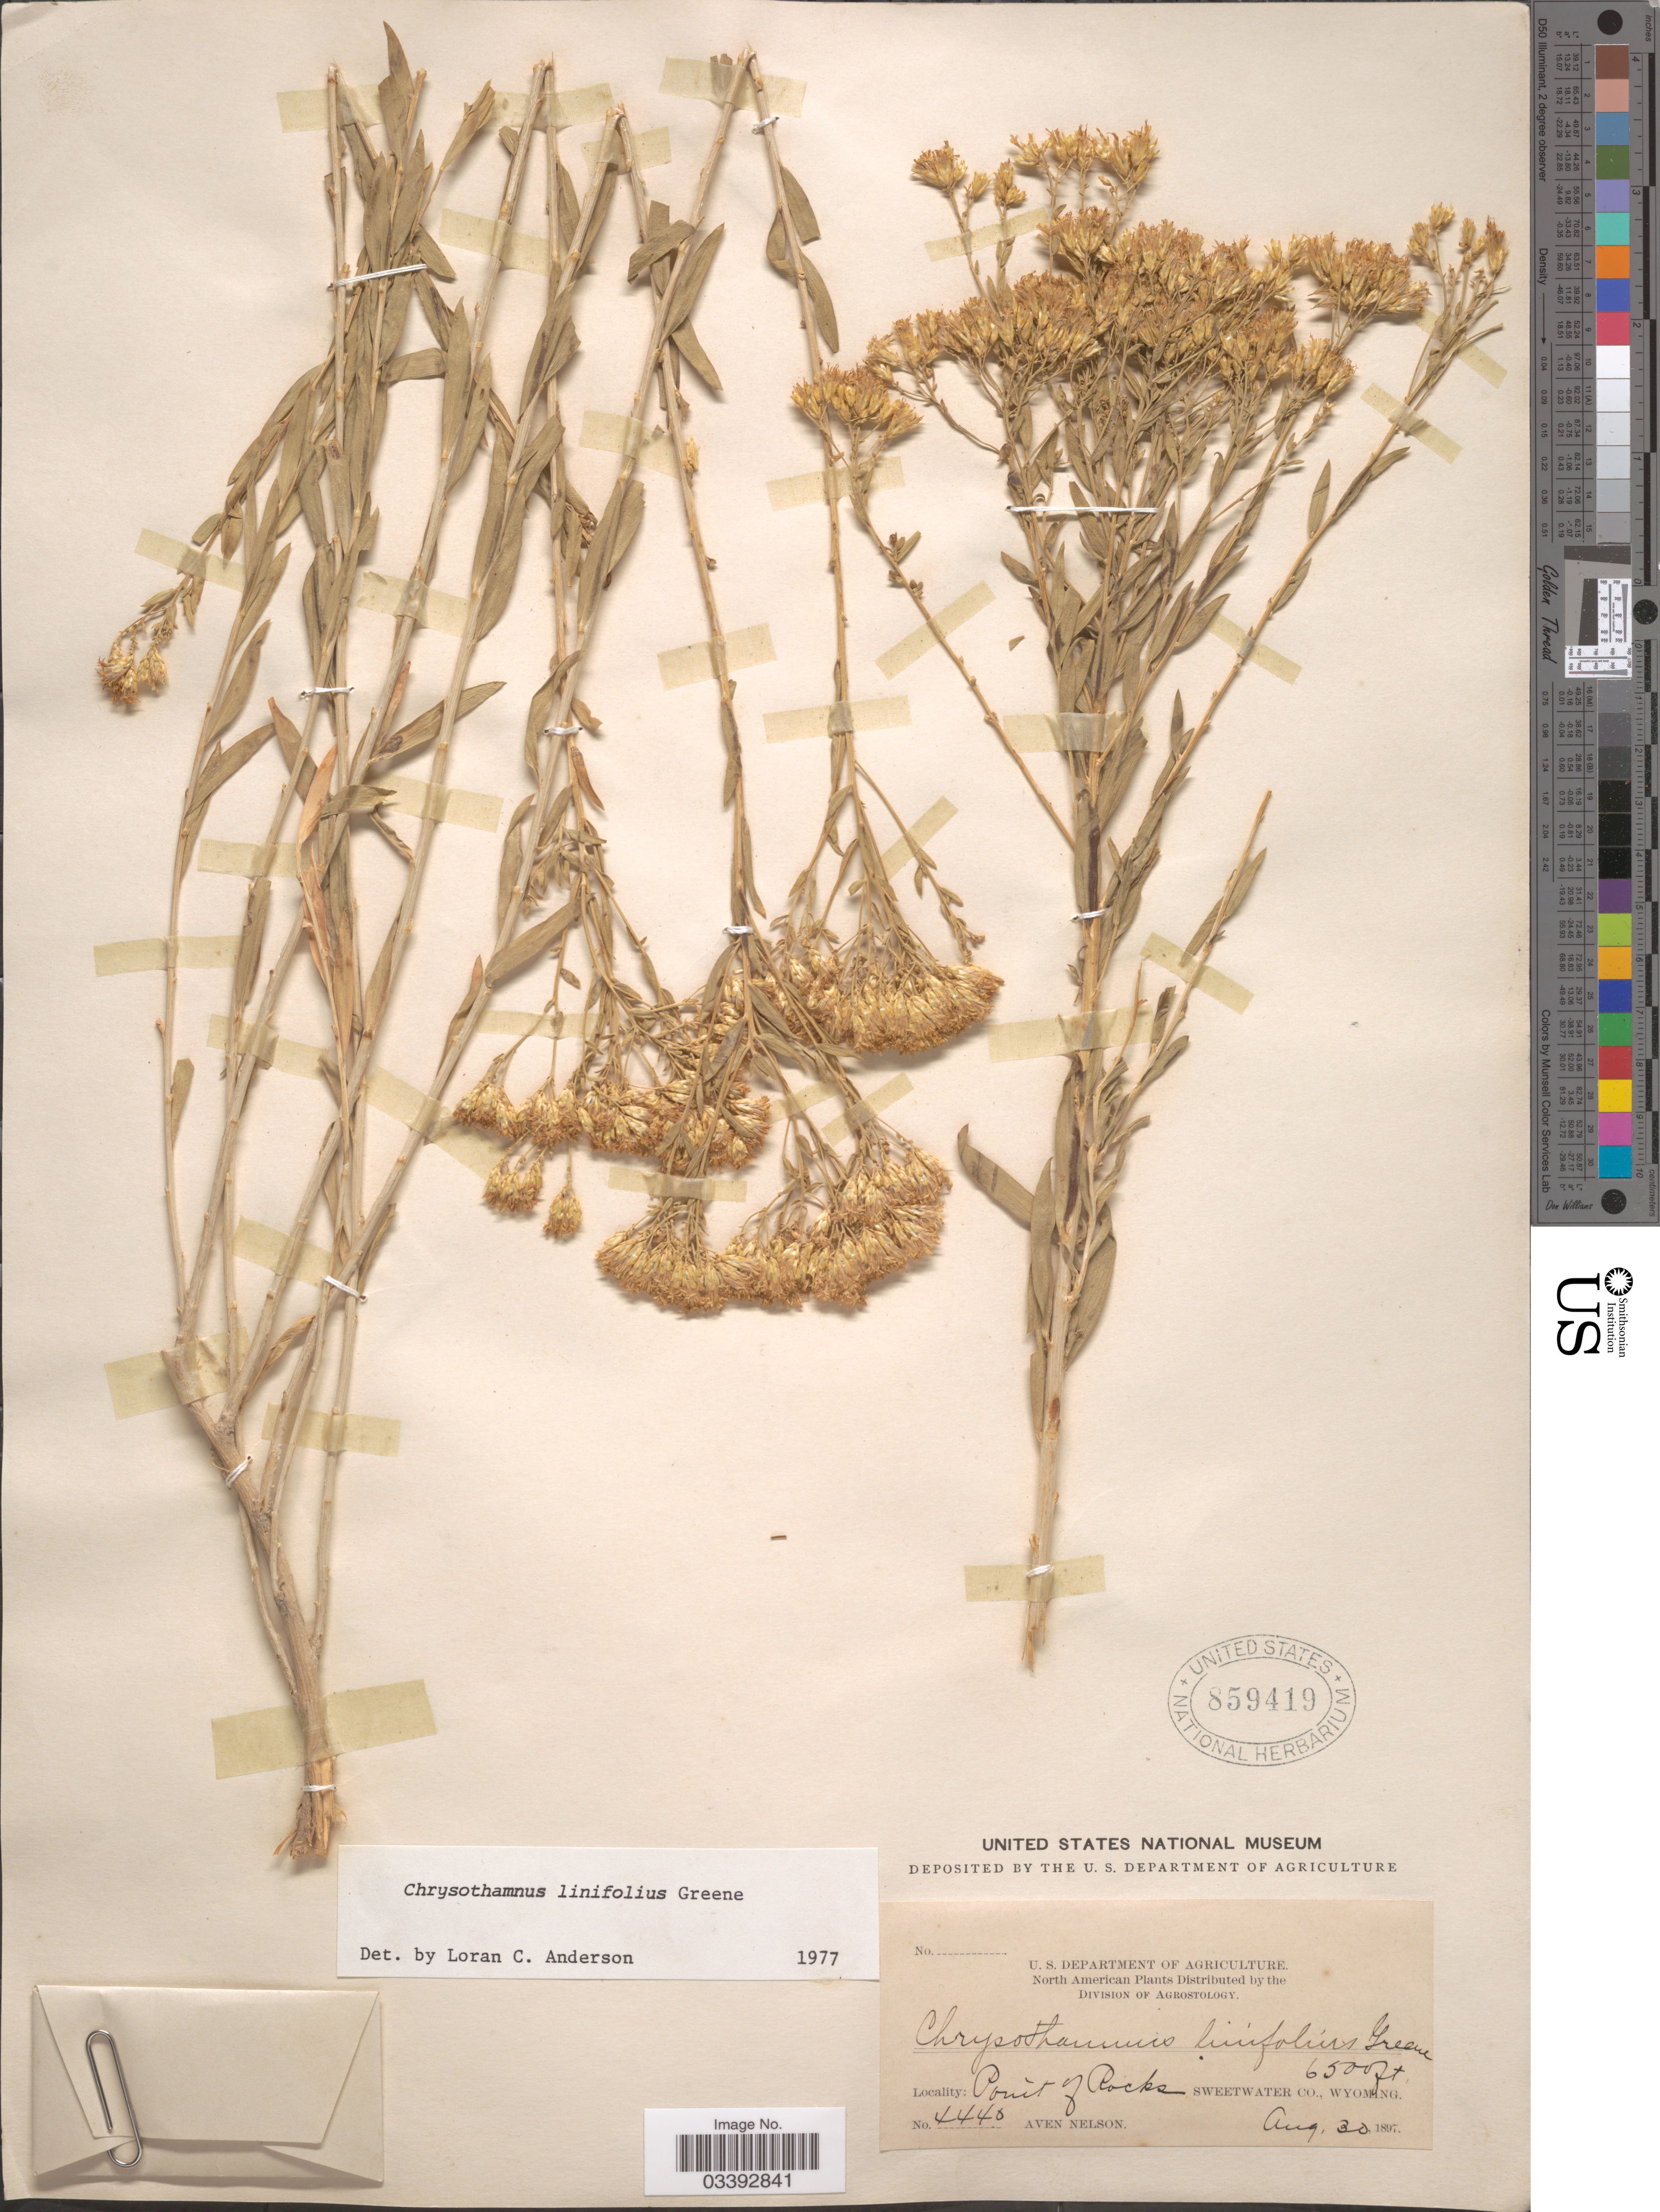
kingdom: Plantae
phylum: Tracheophyta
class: Magnoliopsida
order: Asterales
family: Asteraceae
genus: Chrysothamnus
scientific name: Chrysothamnus linifolius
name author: Greene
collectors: A. Nelson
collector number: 4440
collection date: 1897-08-30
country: United States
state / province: Wyoming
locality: Point of Rocks, Sweetwater Co.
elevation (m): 1981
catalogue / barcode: US 859419